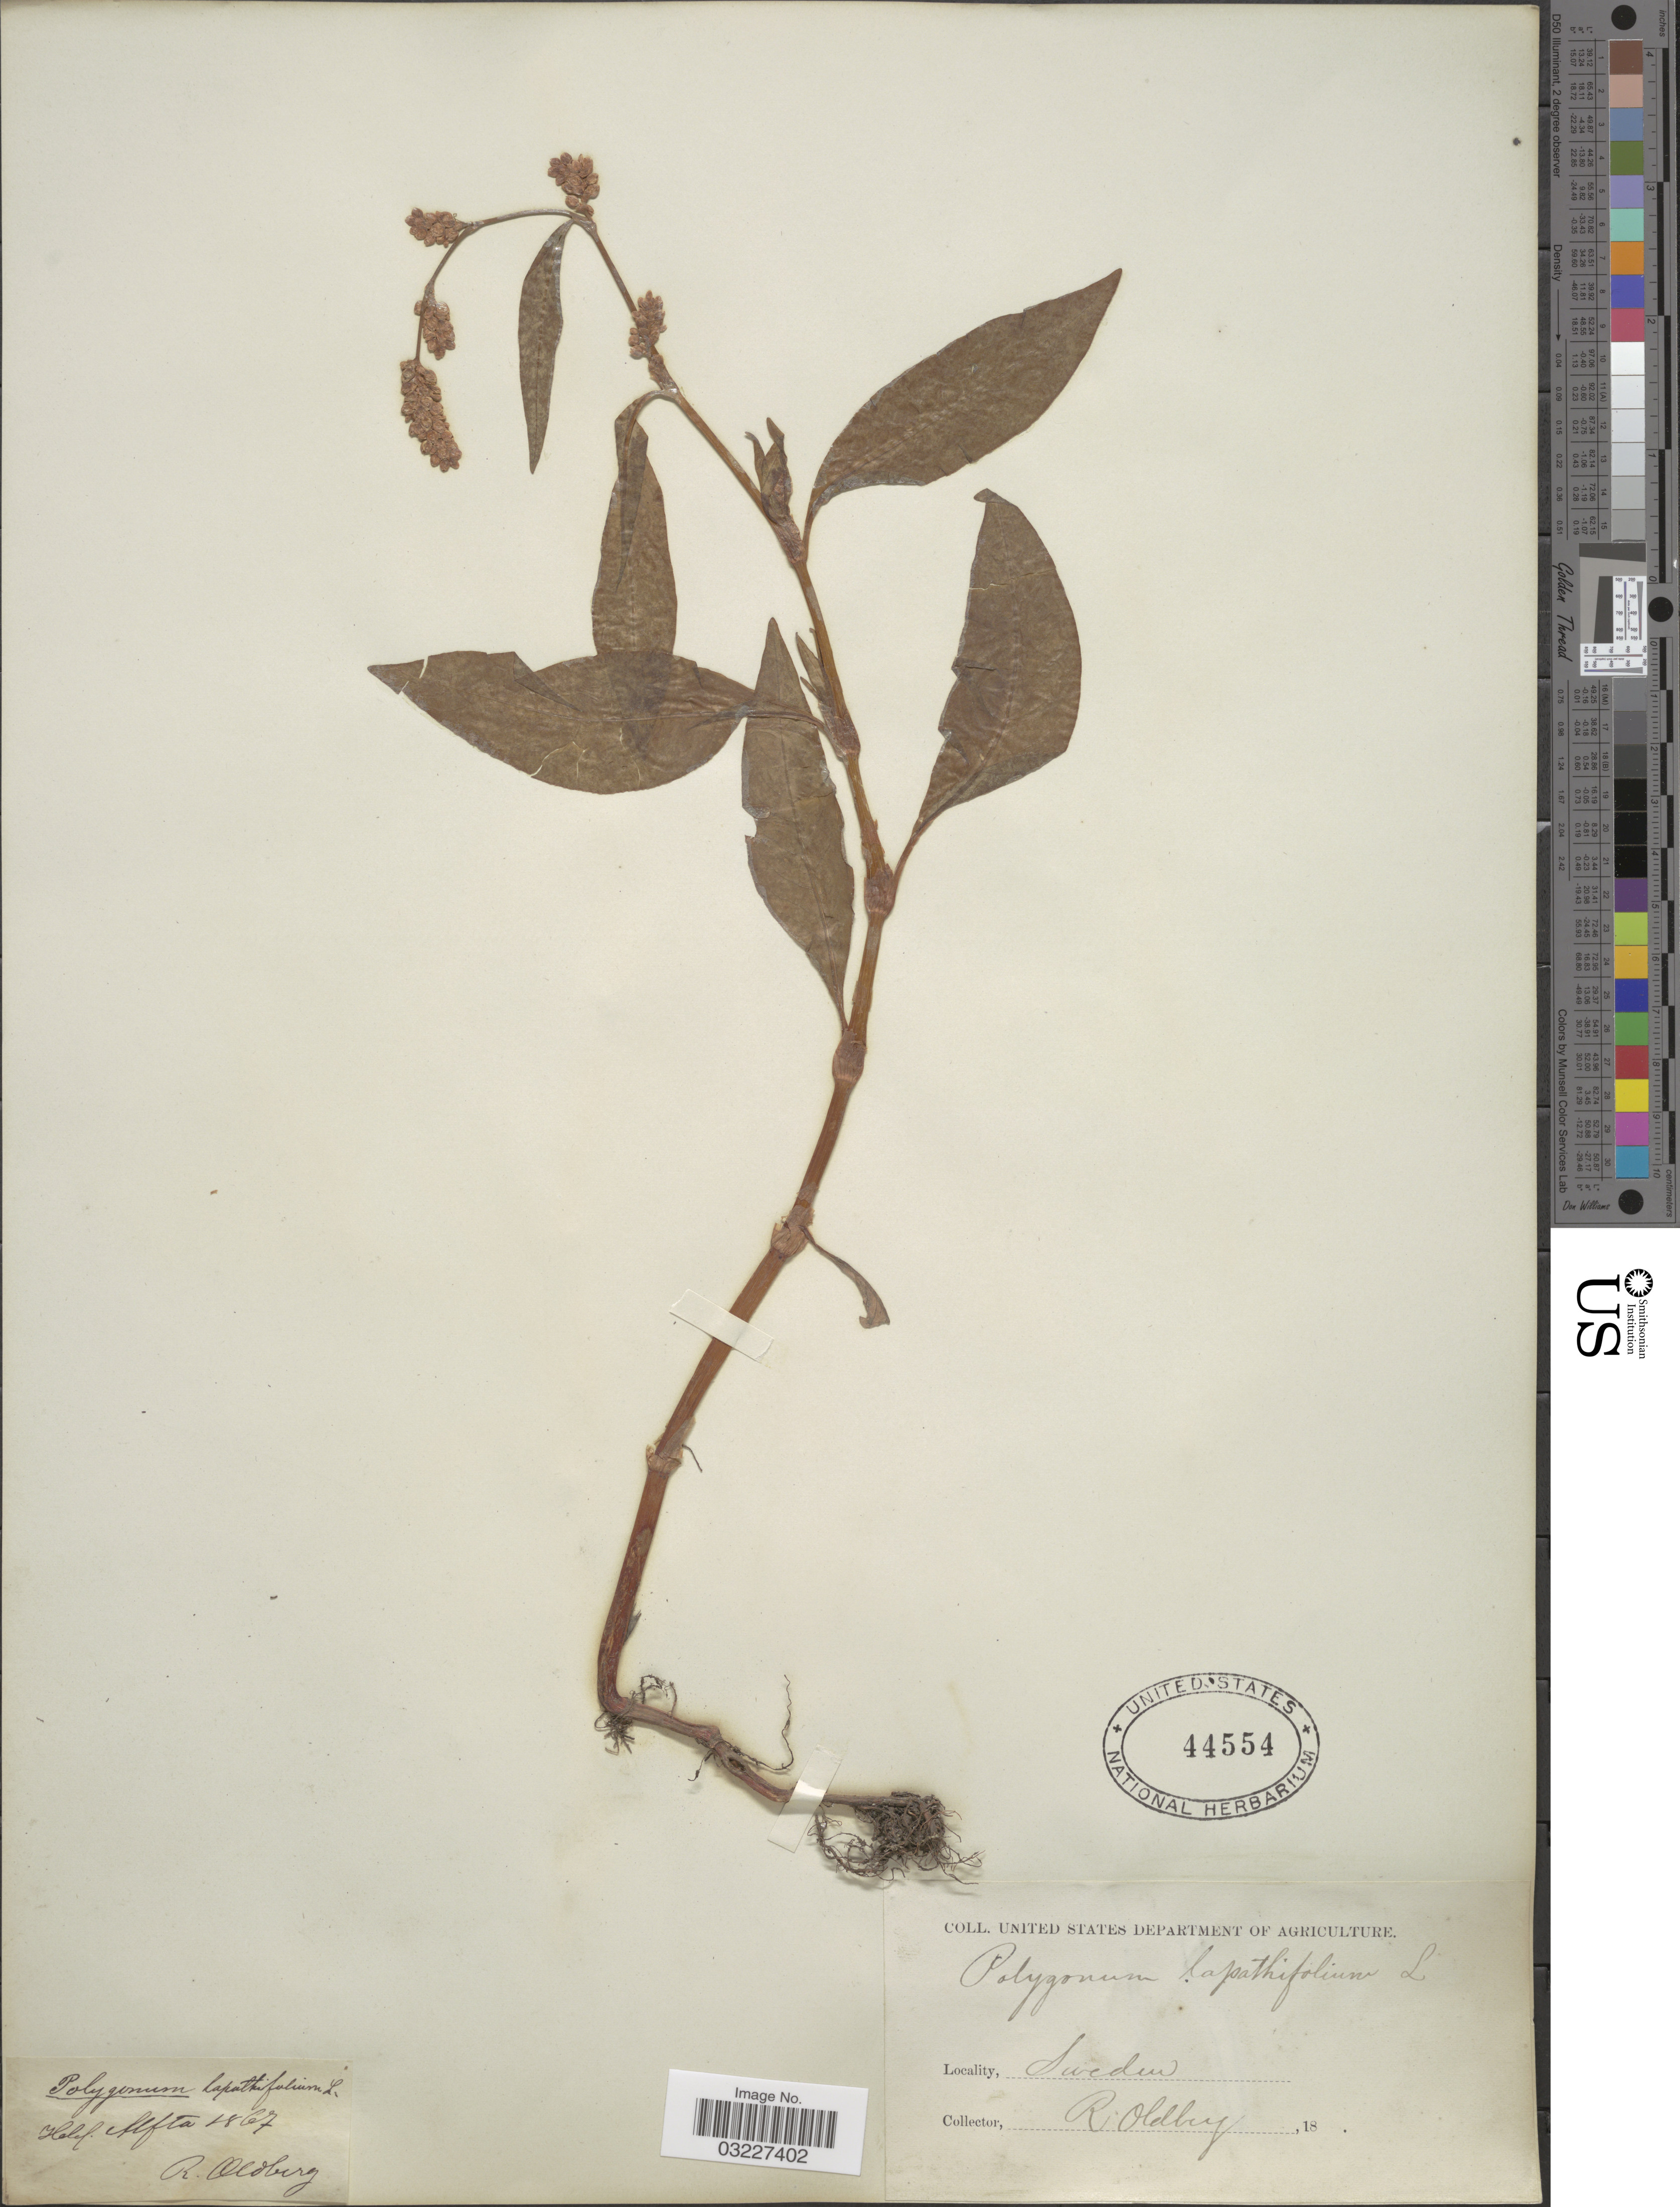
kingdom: Plantae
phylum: Tracheophyta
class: Magnoliopsida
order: Caryophyllales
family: Polygonaceae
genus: Polygonum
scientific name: Polygonum lapathifolium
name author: L.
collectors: R. Oldberg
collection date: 1867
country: Sweden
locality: Helsl. Alfta.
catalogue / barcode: US 44554